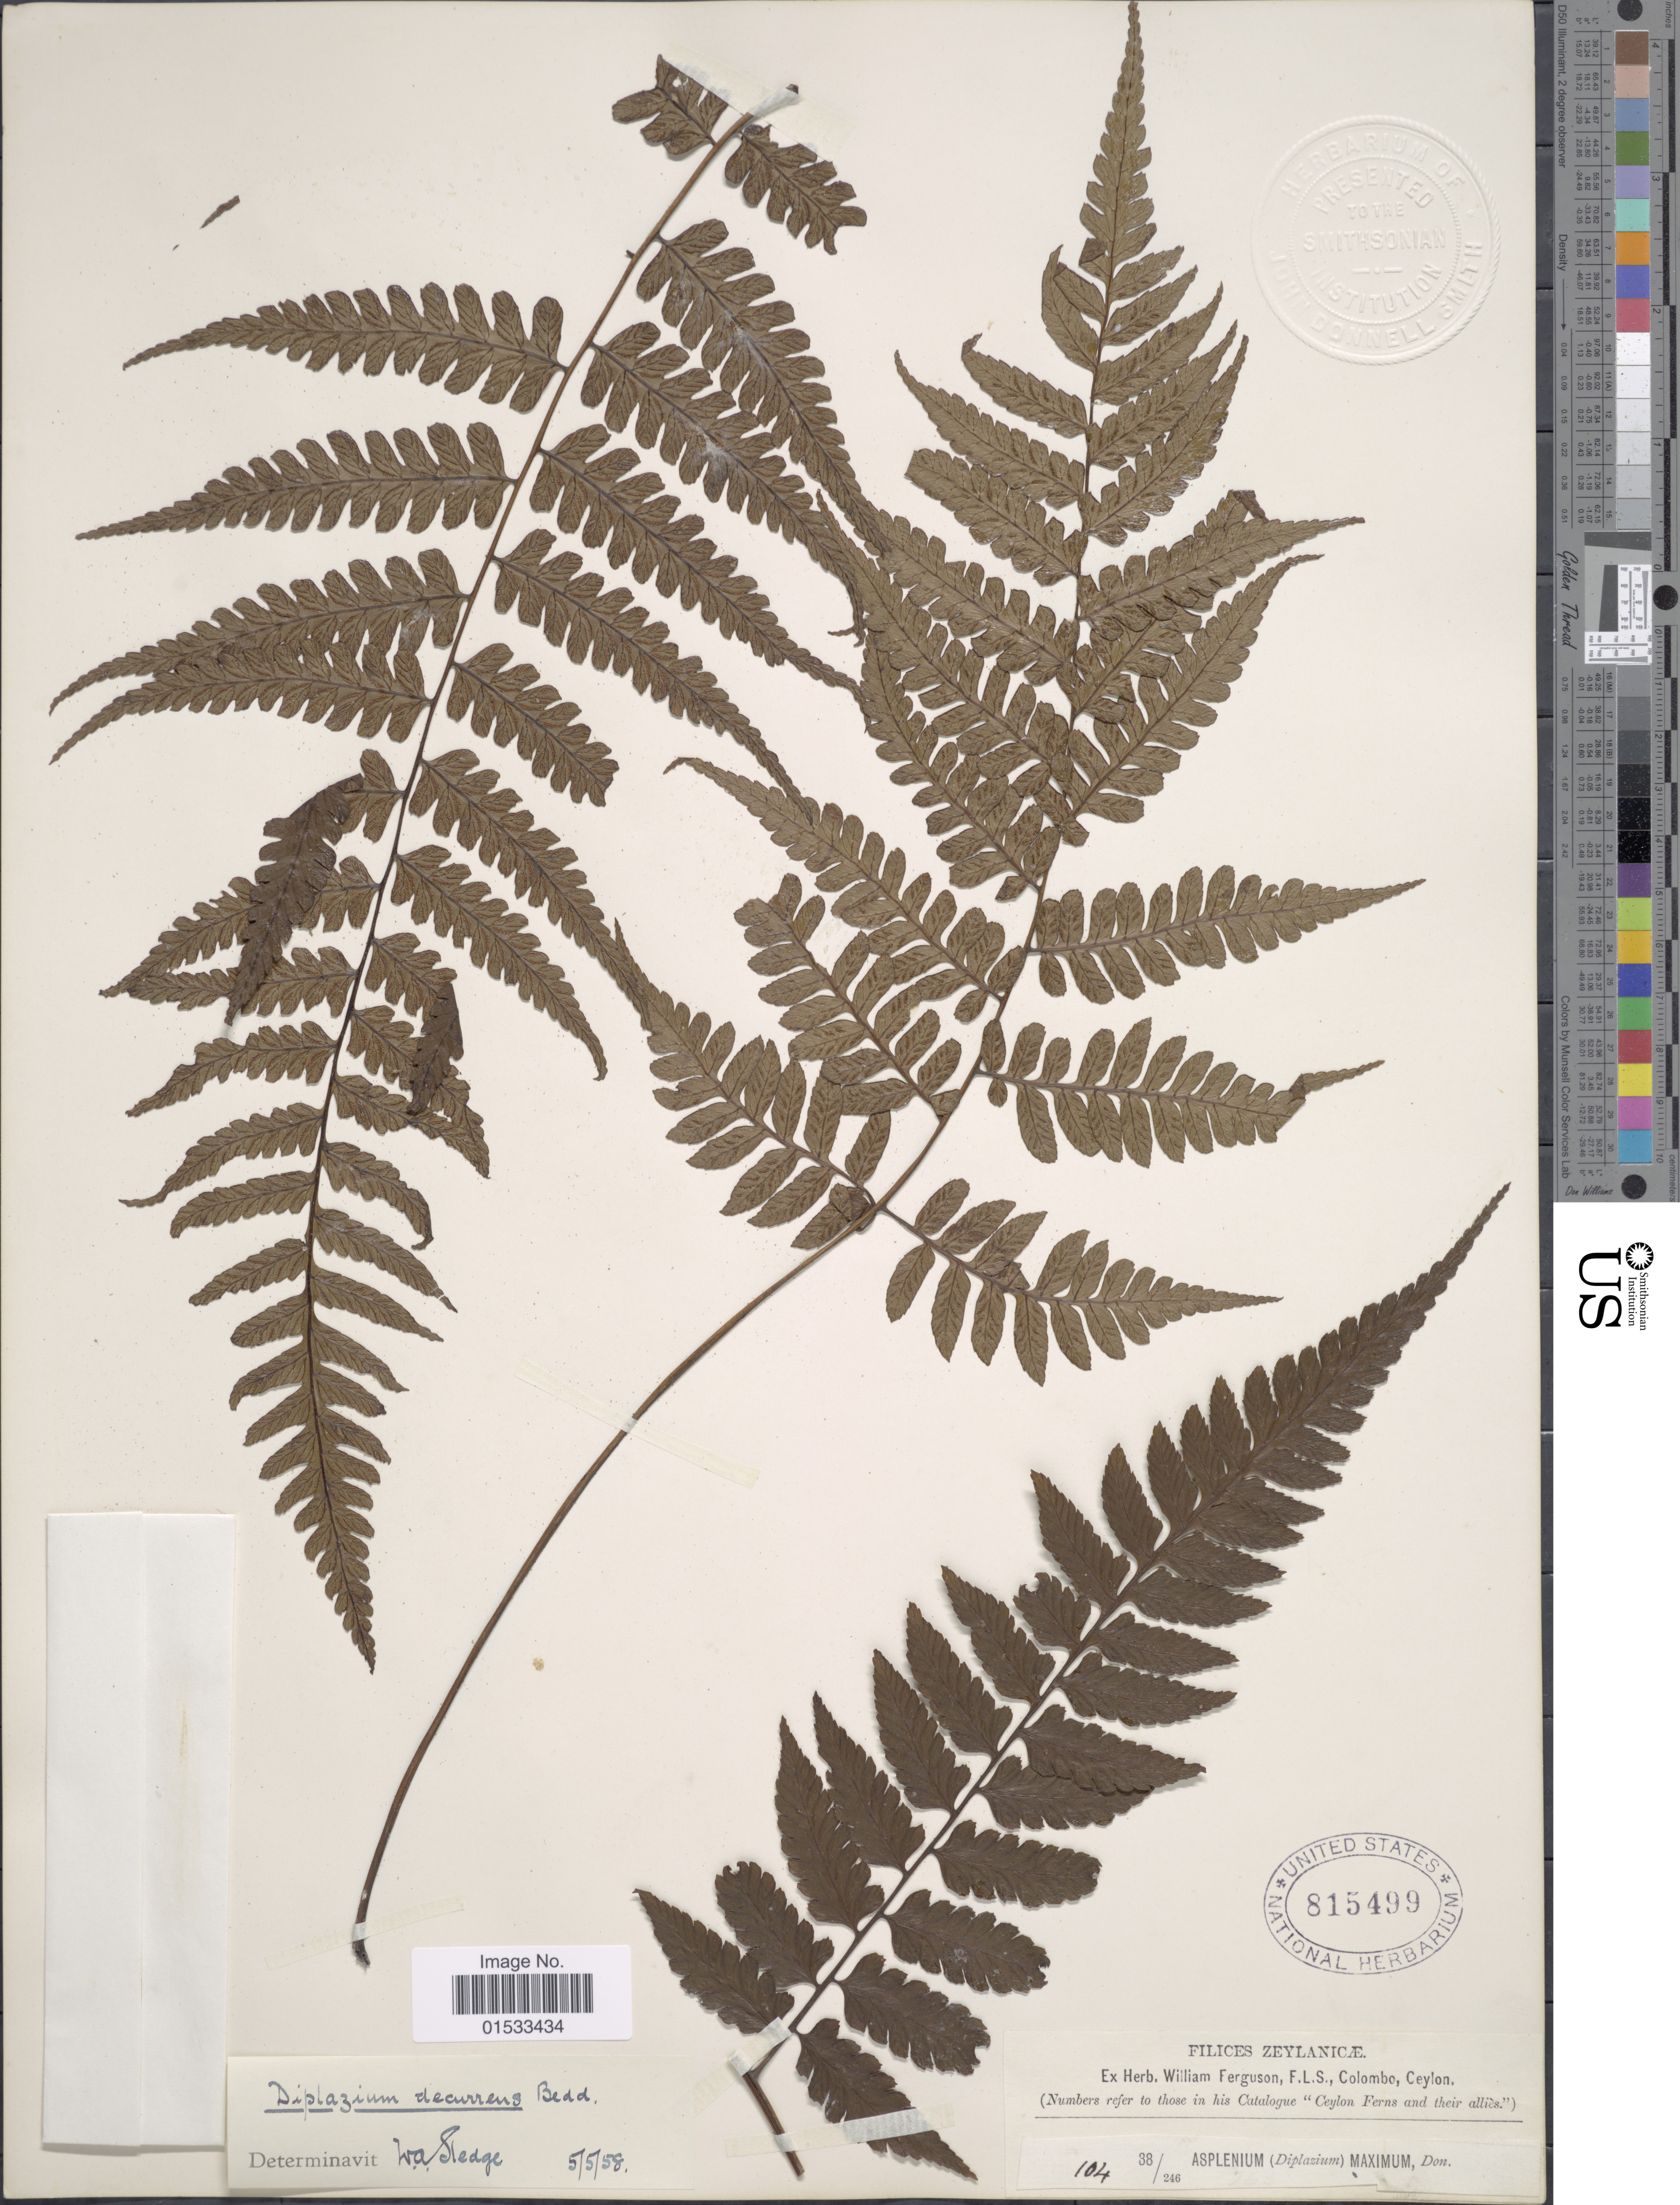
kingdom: Plantae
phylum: Tracheophyta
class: Polypodiopsida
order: Polypodiales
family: Athyriaceae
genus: Diplazium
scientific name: Diplazium decurrens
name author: Bedd.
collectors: ex herb. W. Ferguson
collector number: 104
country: Sri Lanka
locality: Zeylanicae, Ceylon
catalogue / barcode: US 815499